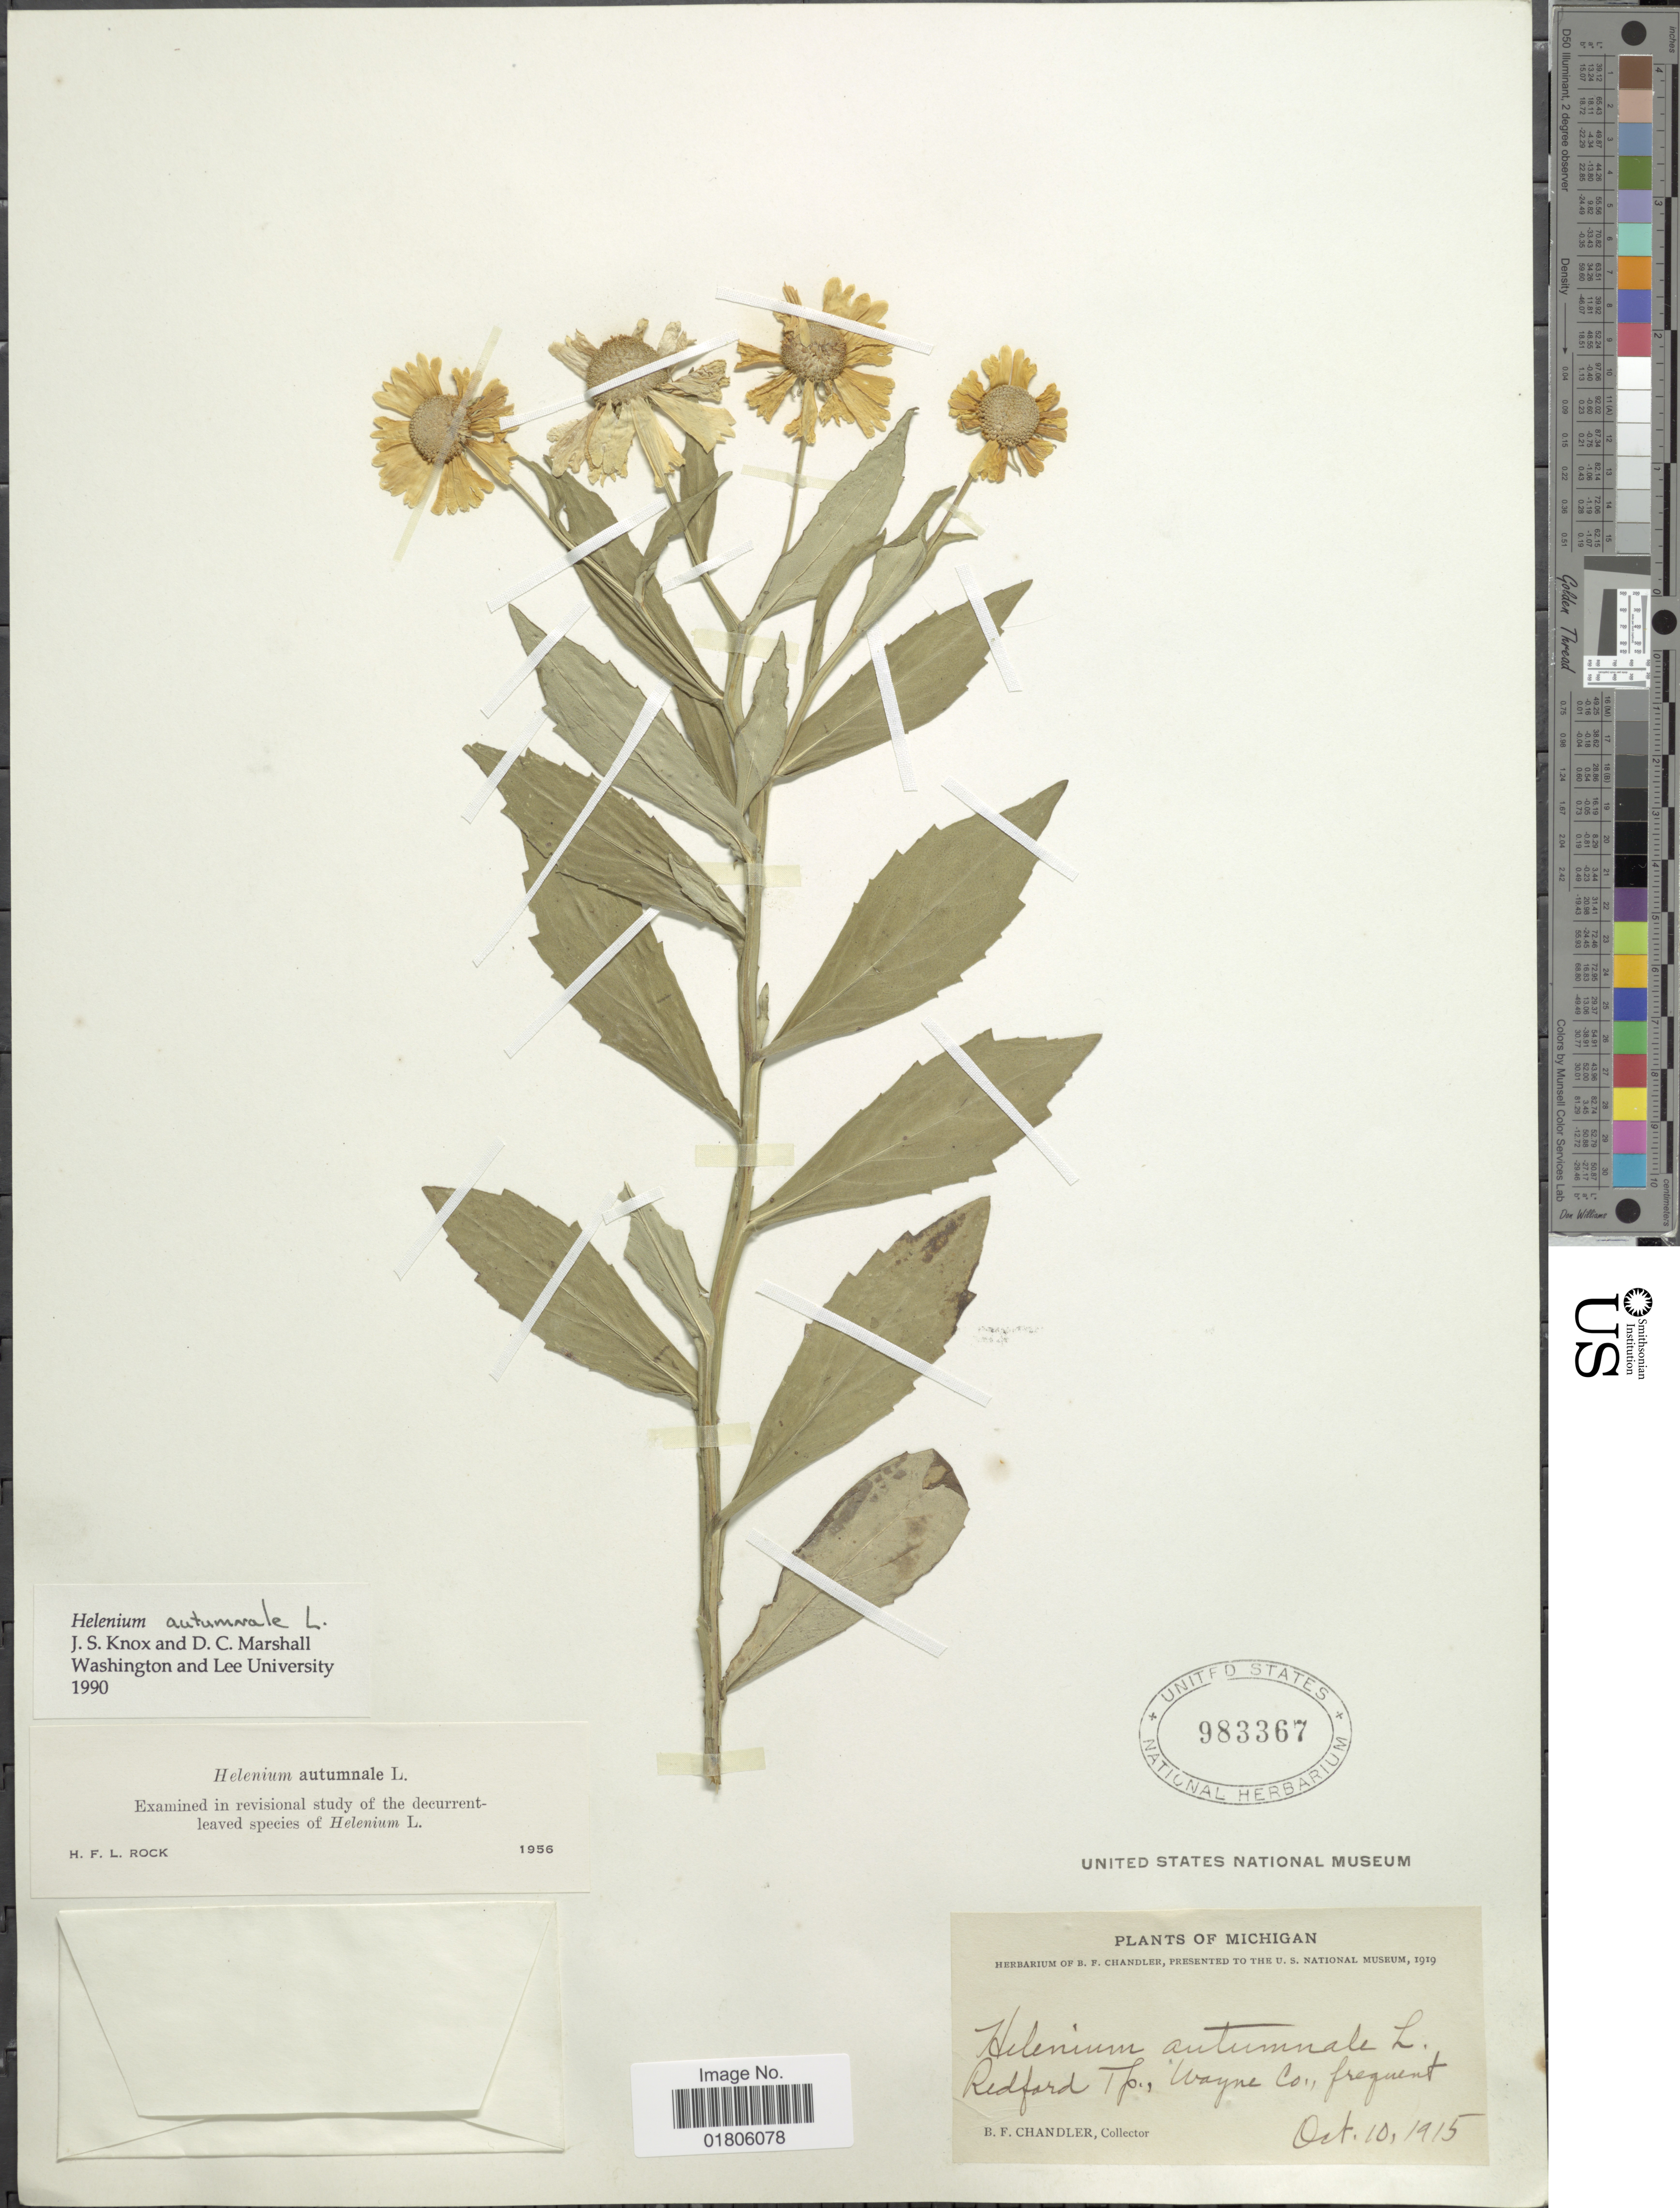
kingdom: Plantae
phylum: Tracheophyta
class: Magnoliopsida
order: Asterales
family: Asteraceae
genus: Helenium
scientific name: Helenium autumnale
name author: L.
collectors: B. F. Chandler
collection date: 1915-10-10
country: United States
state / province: Michigan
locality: Redford Rp., Wayne Co.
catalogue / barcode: US 983367